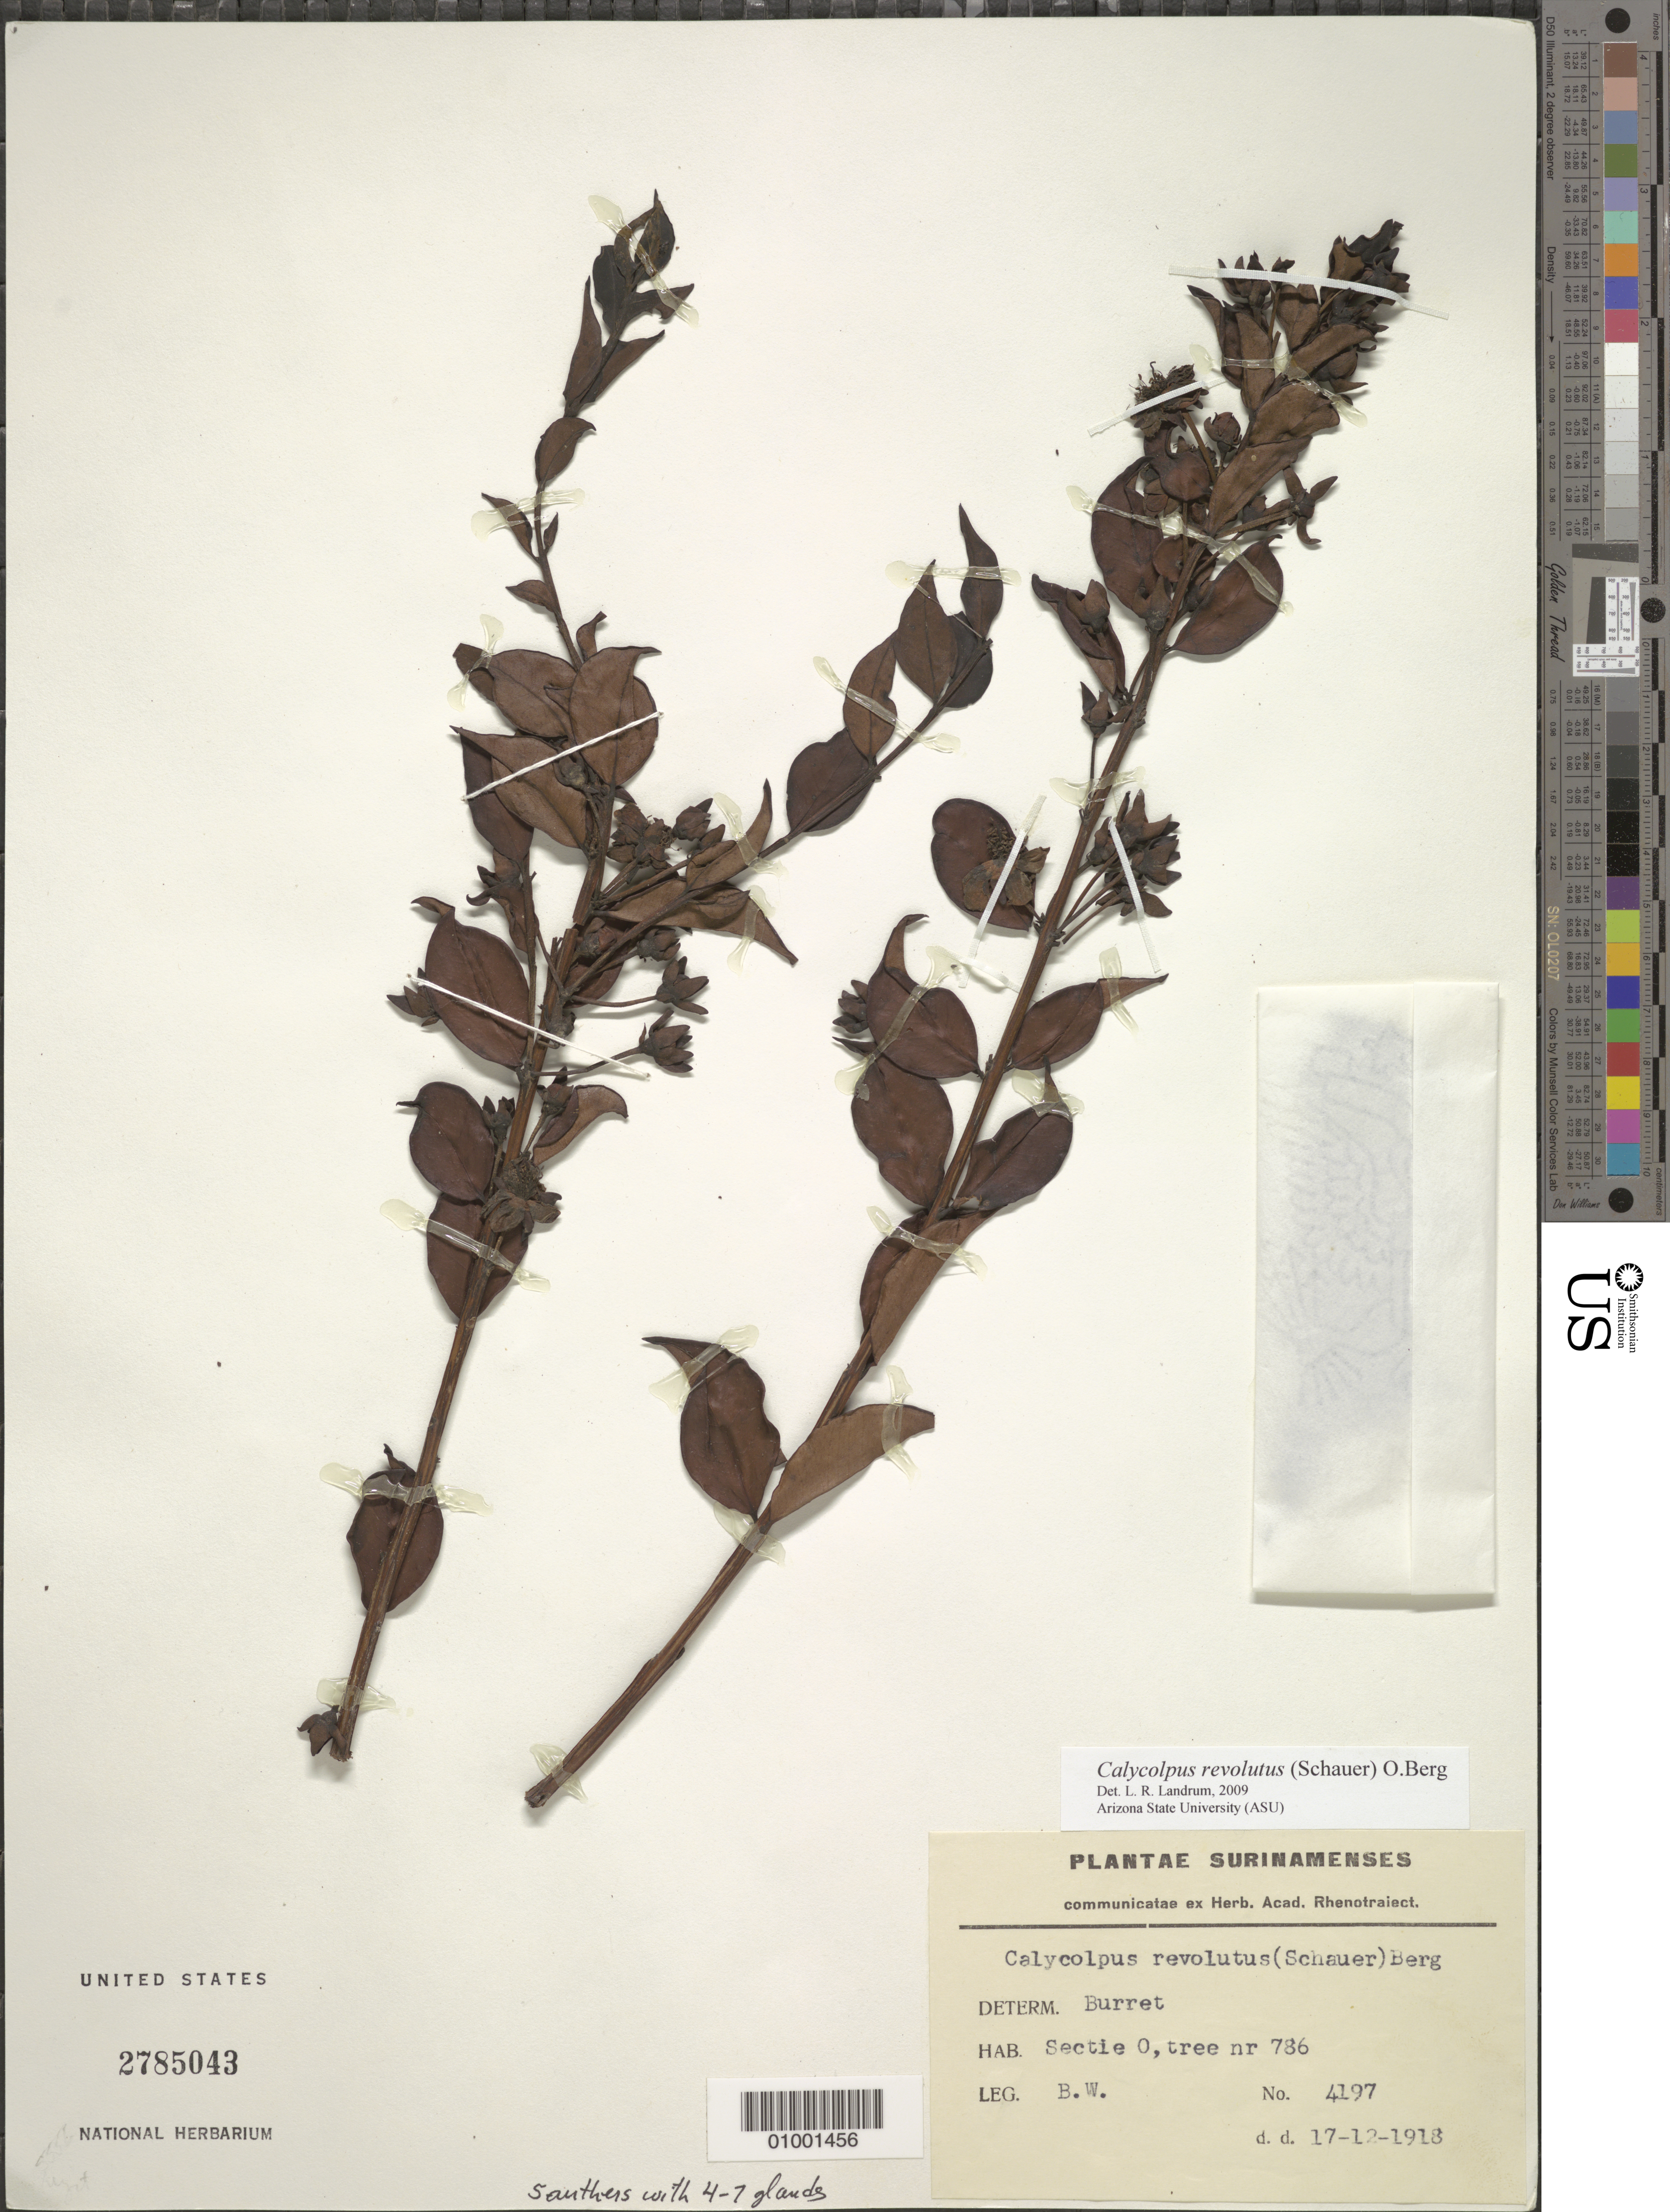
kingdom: Plantae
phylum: Tracheophyta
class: Magnoliopsida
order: Myrtales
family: Myrtaceae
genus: Calycolpus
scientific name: Calycolpus revolutus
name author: (Schauer) O. Berg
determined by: Landrum, L. R.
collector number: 4197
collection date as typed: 17-Dec-18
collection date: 1918-12-17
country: Suriname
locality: Sectie O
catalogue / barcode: US 2785043